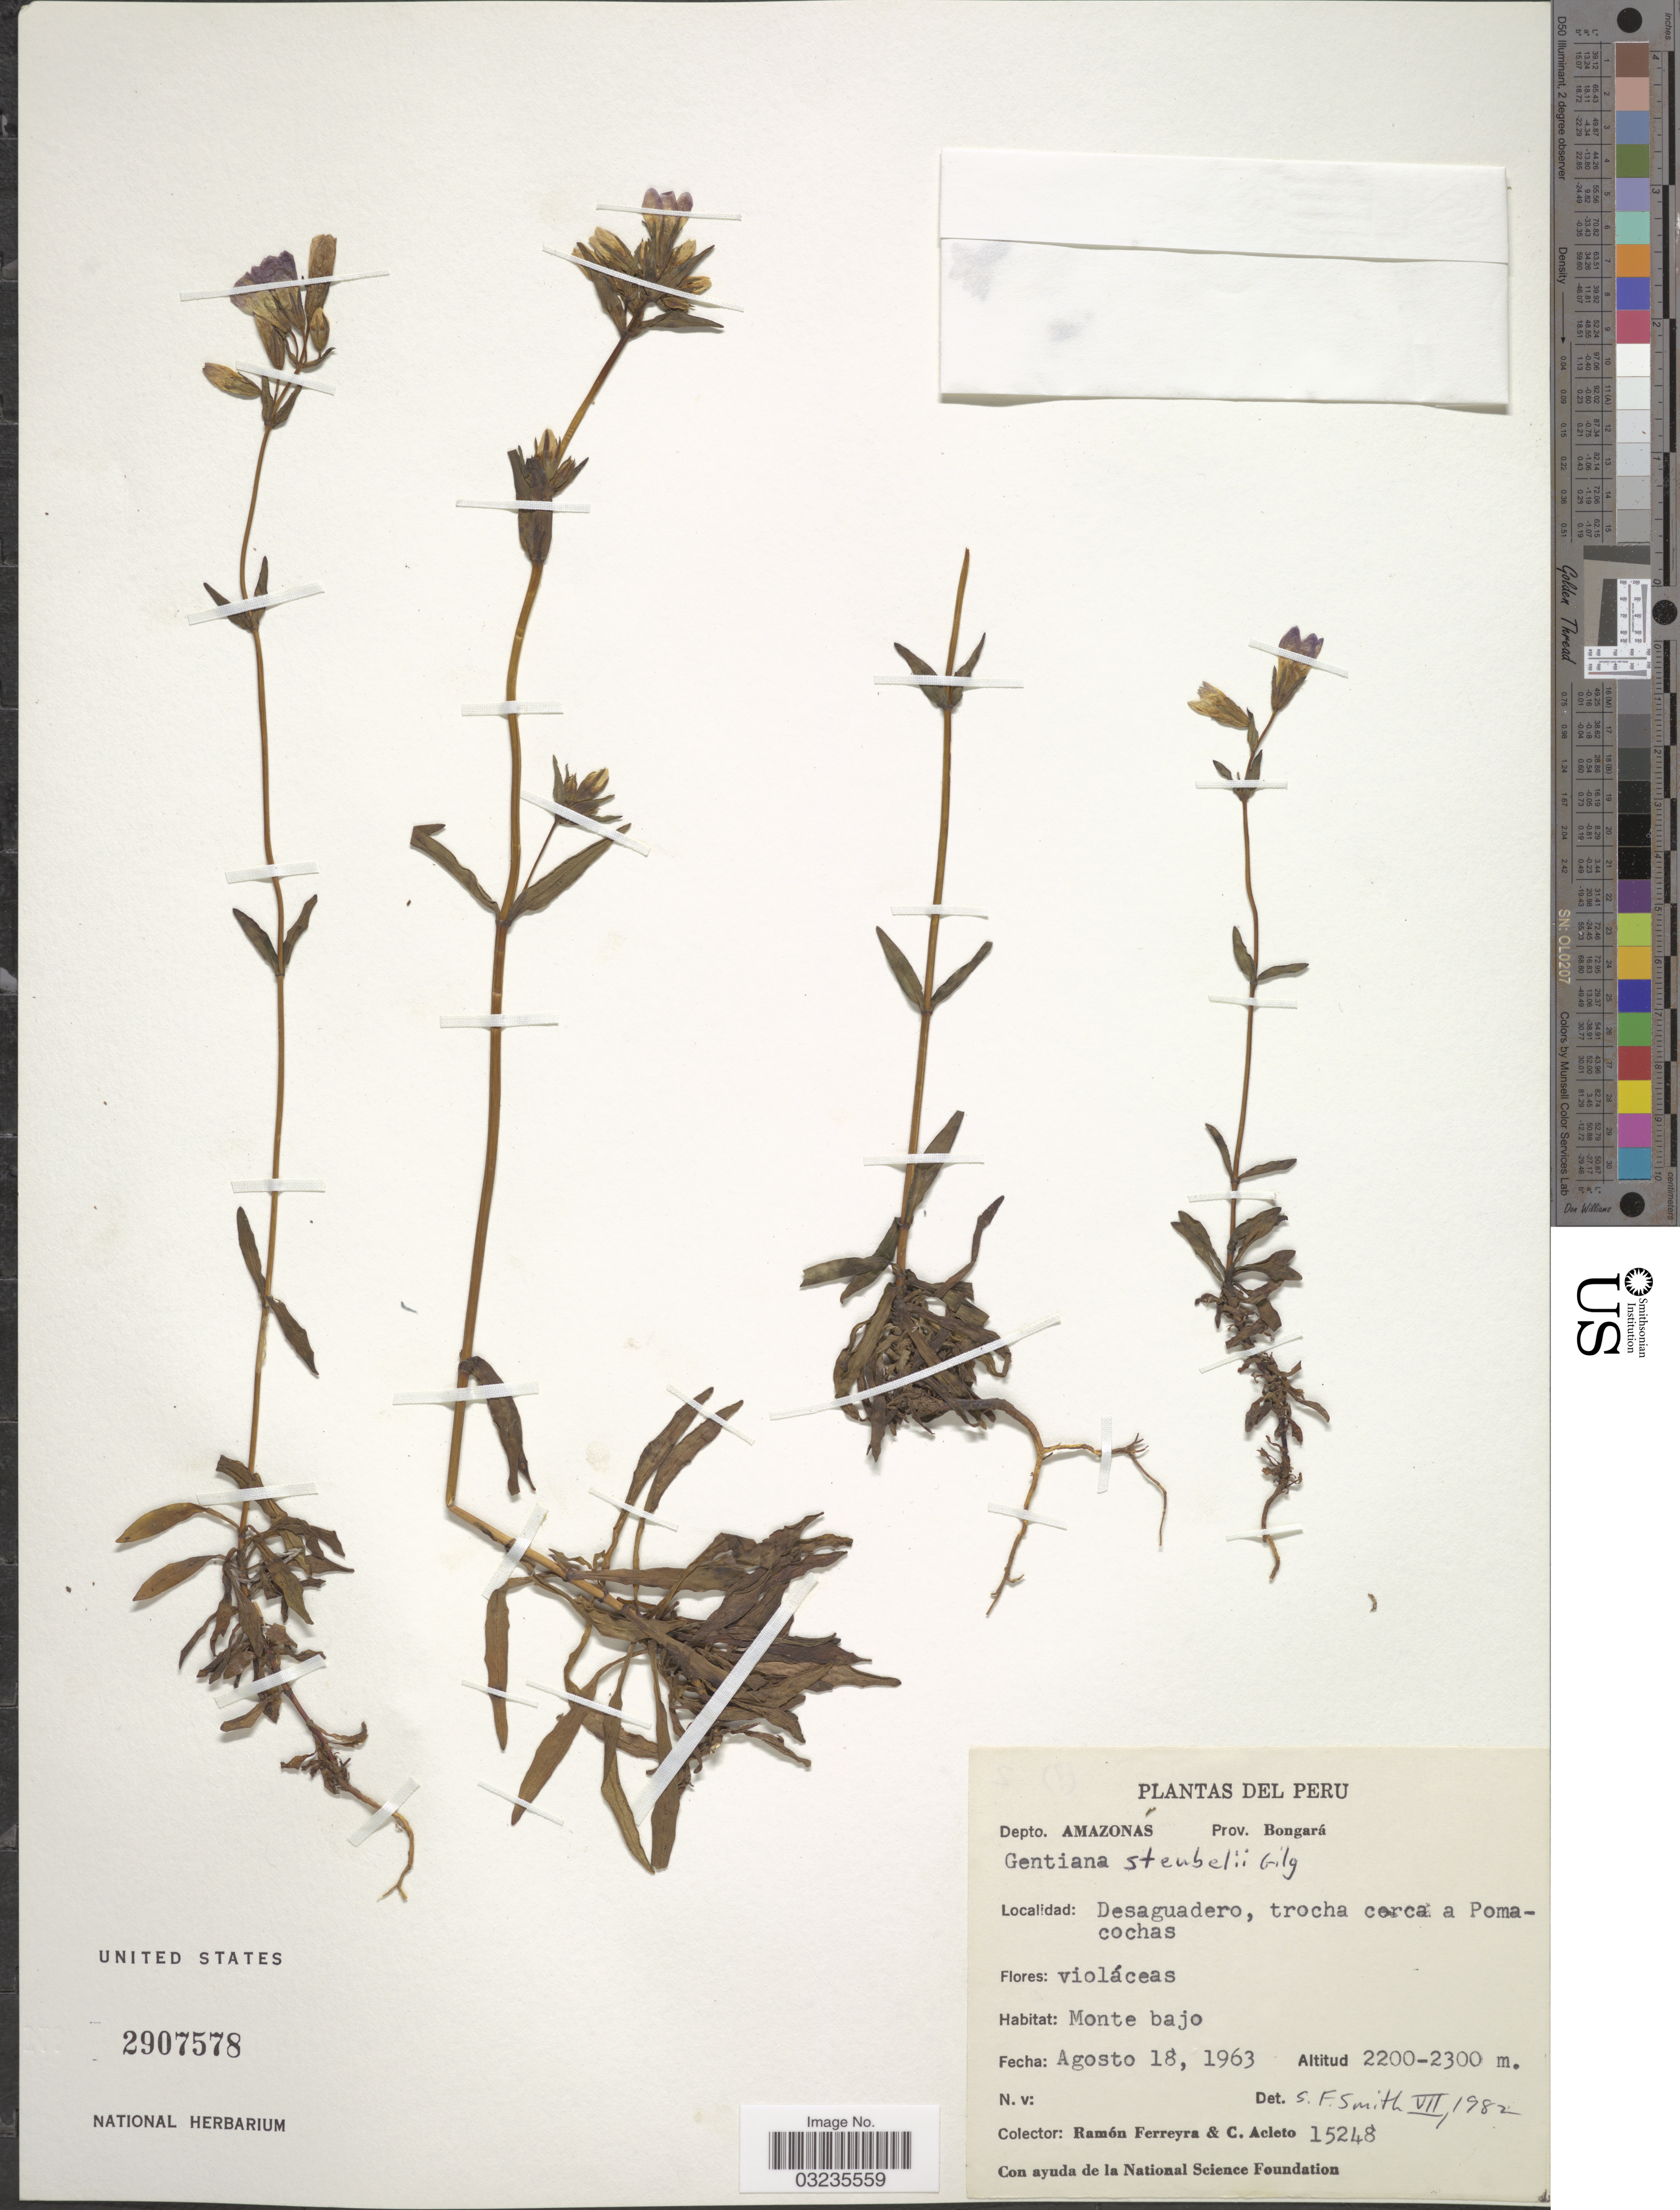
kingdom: Plantae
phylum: Tracheophyta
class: Magnoliopsida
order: Gentianales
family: Gentianaceae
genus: Gentiana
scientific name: Gentiana stuebelii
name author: Gilg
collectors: R. A. Ferreyra & C. Acleto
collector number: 15248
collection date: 1963-08-18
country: Peru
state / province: Amazonas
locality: Depto. Amazonas. Prov. Bongará. Desaguadero, trocha cerca a Pomacochas.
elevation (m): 2200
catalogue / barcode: US 2907578